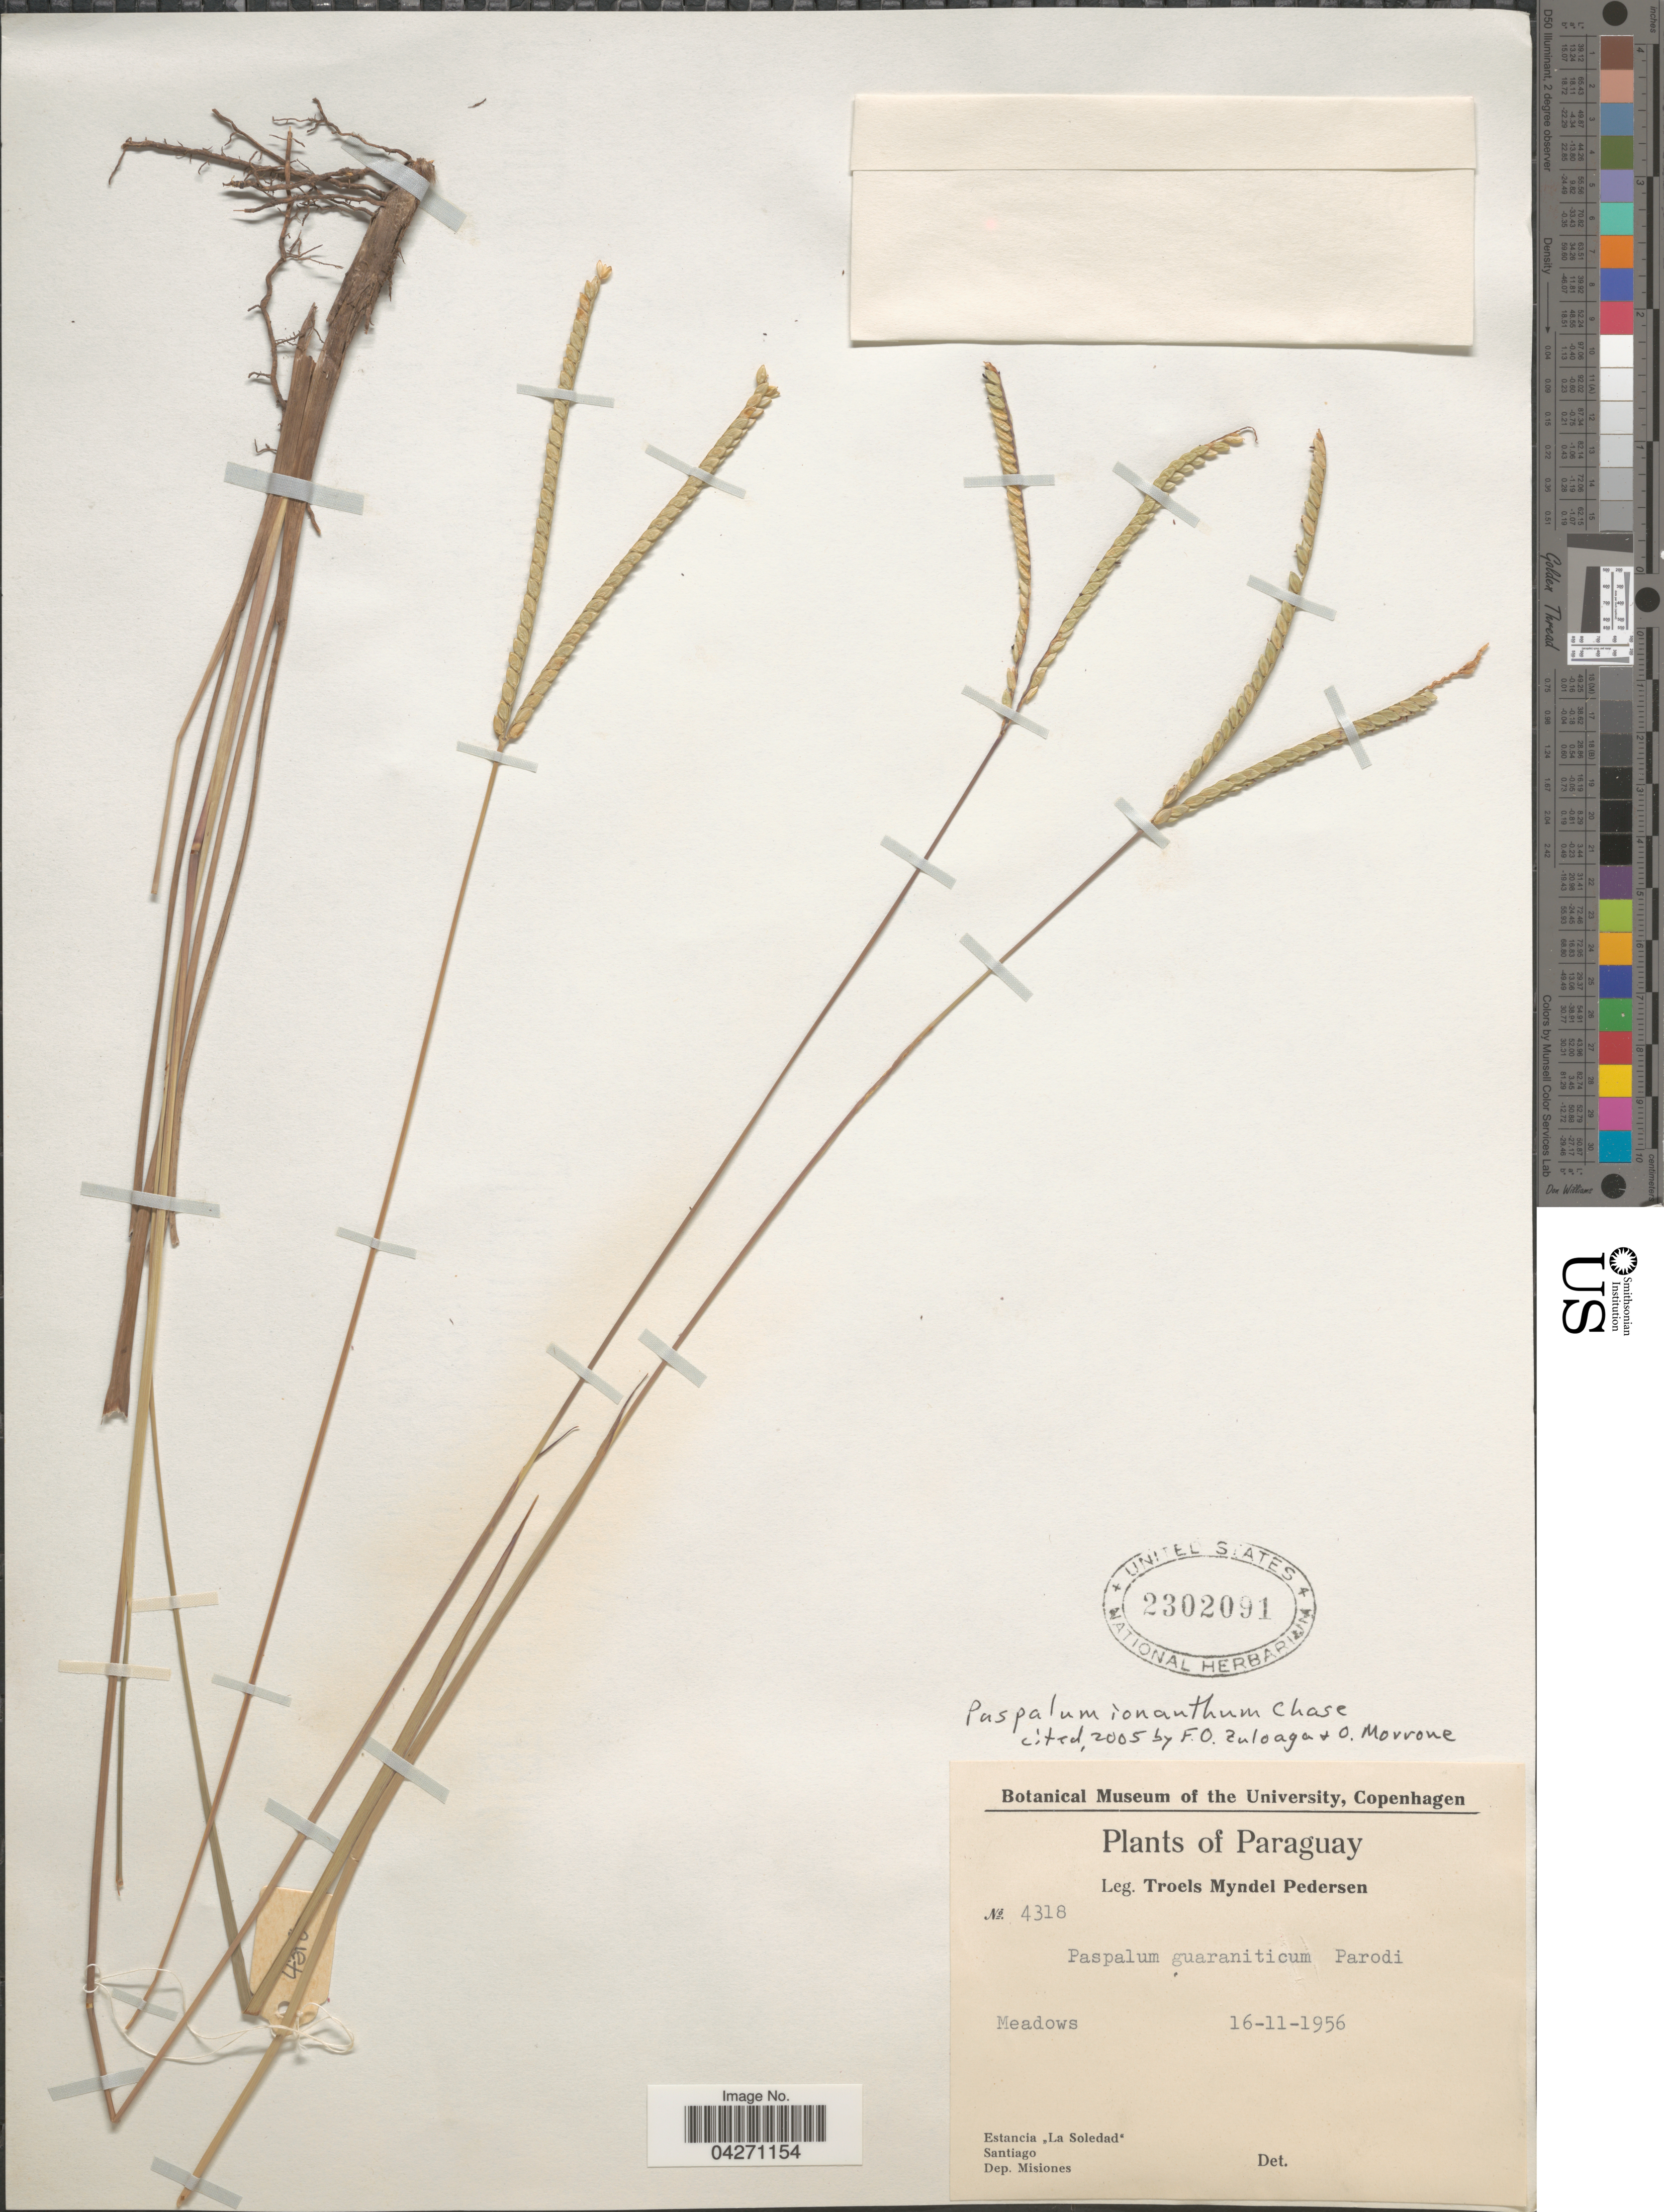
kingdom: Plantae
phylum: Tracheophyta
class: Liliopsida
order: Poales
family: Poaceae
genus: Paspalum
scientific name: Paspalum ionanthum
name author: Chase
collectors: T. Pederson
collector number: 4318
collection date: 1956-11-16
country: Paraguay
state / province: Misiones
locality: Estancia "La Soledad". Santiago. Dep. Misiones.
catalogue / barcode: US 2302091